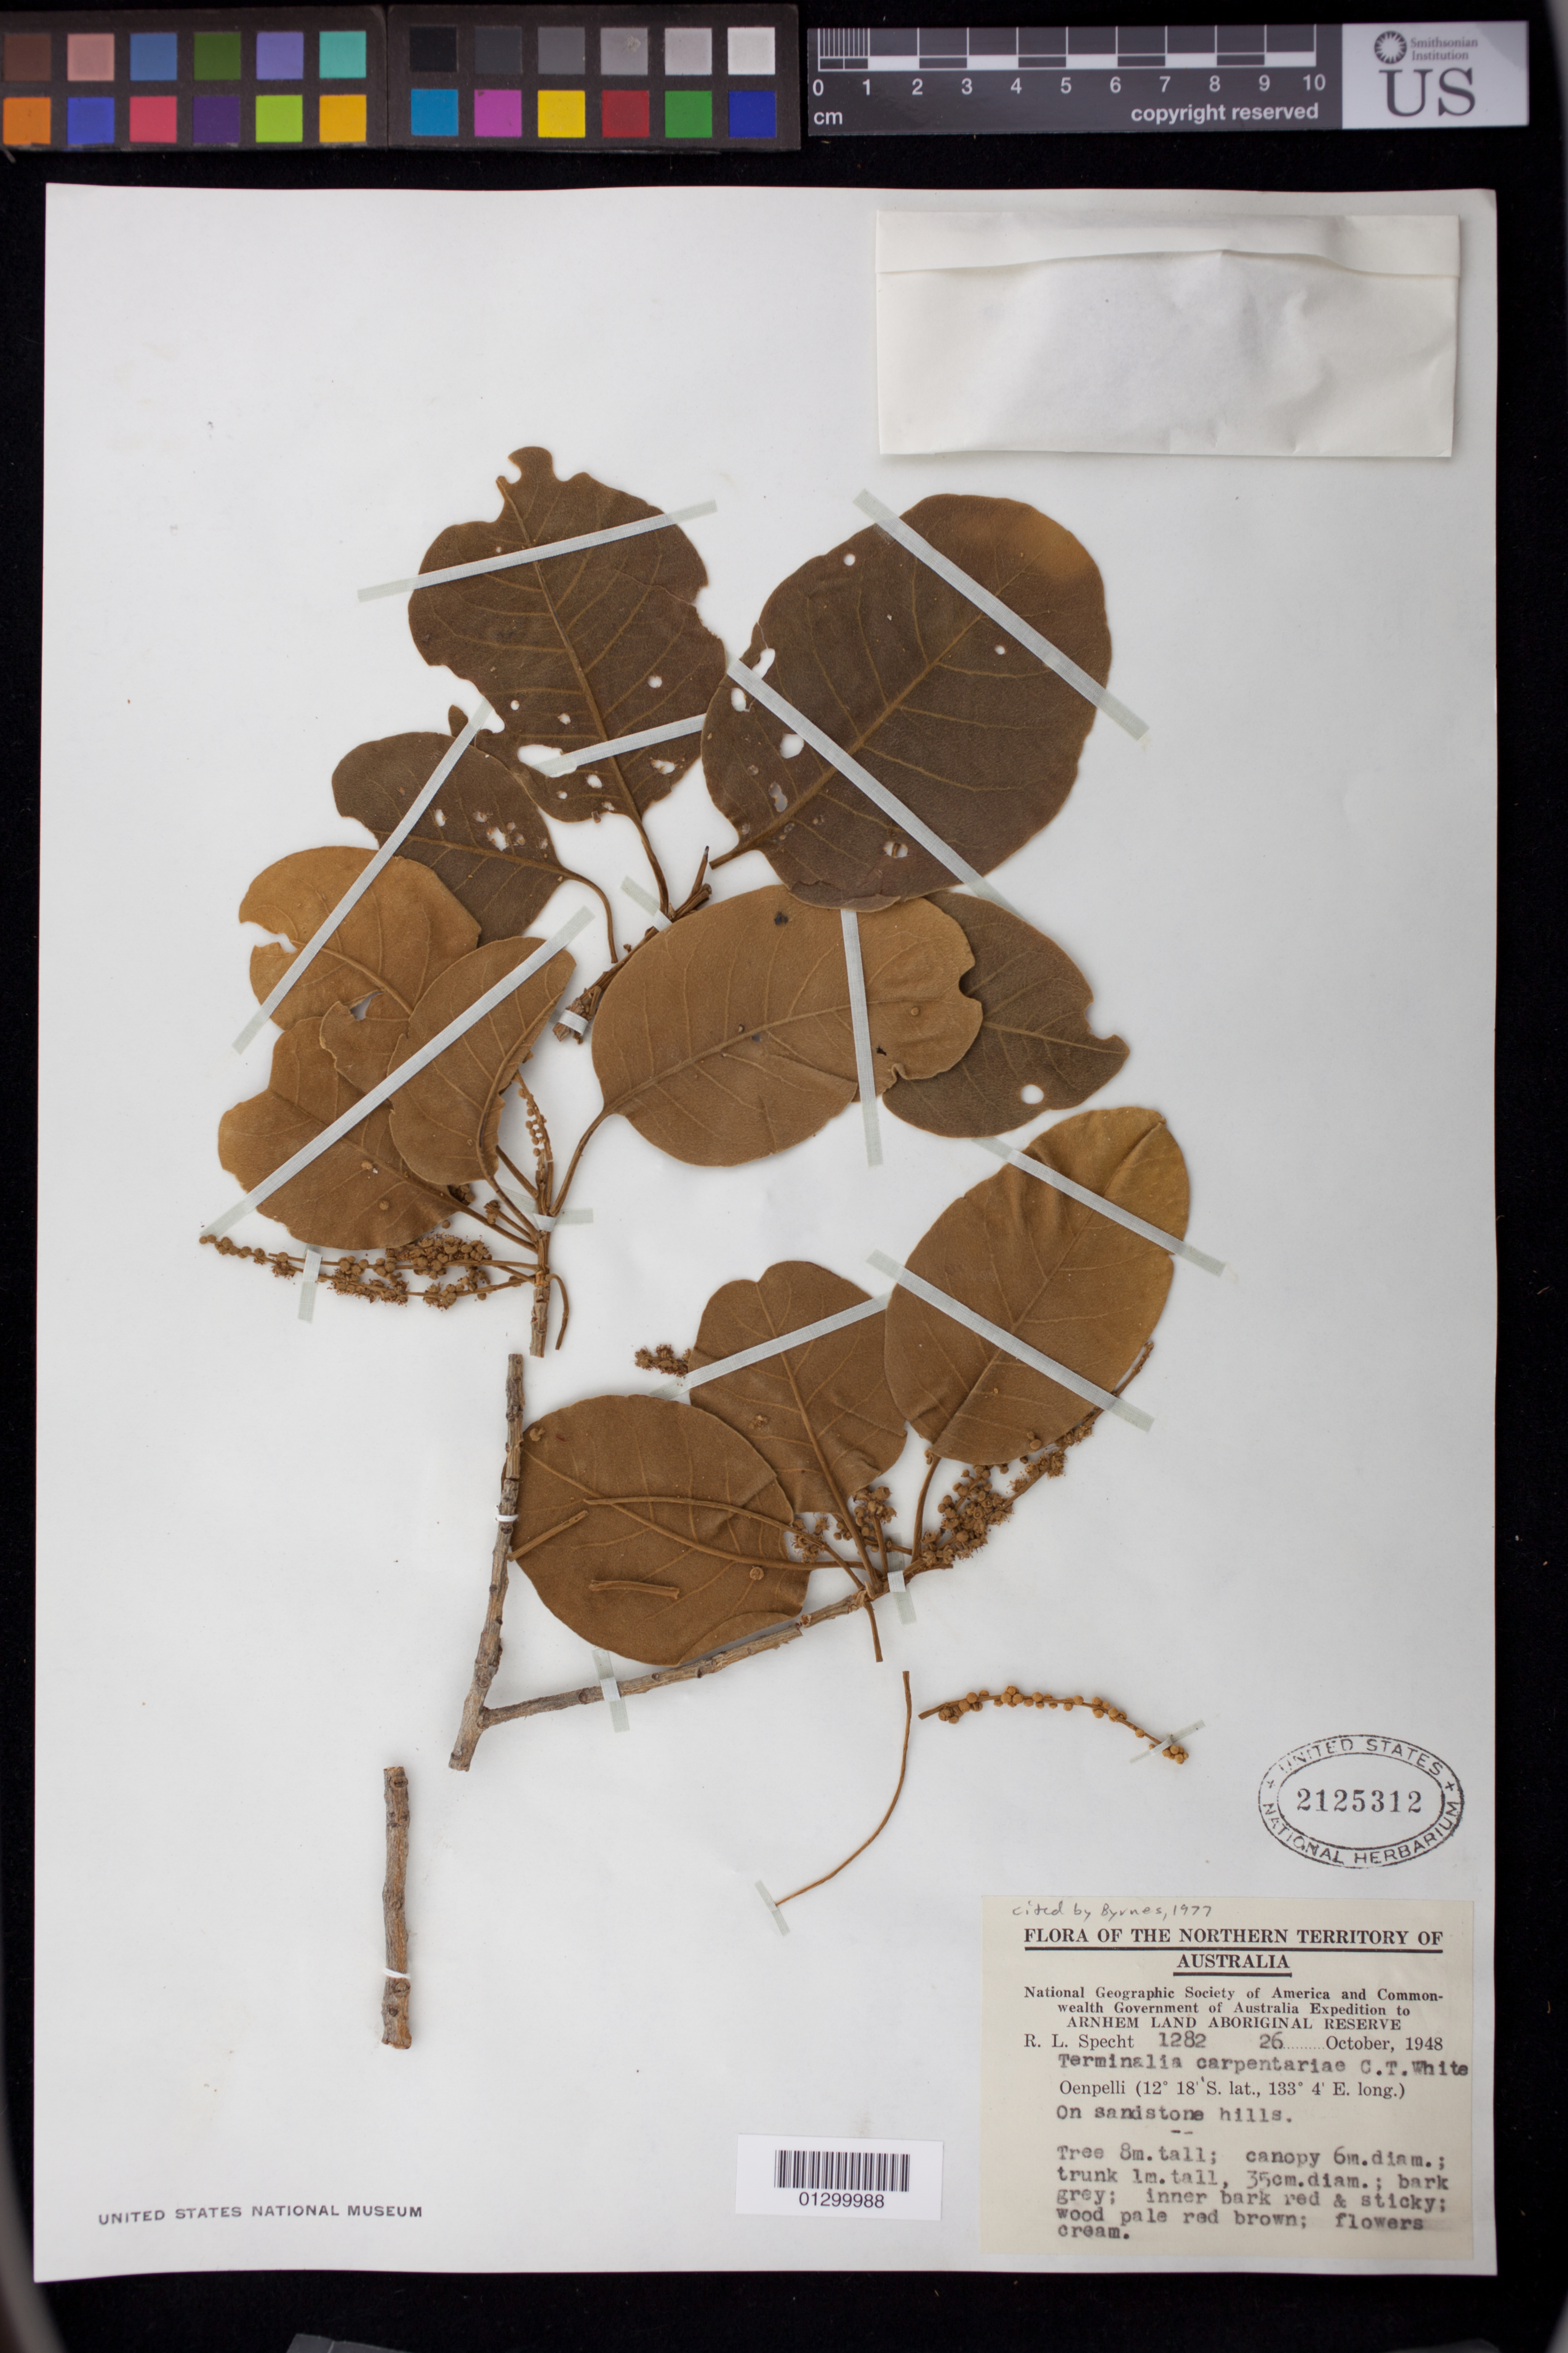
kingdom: Plantae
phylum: Tracheophyta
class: Magnoliopsida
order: Myrtales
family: Combretaceae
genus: Terminalia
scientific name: Terminalia carpentariae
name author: C.T. White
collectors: R. L. Specht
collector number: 1282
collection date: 1948-10-26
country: Australia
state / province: Northern Territory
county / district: West Arnhem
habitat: On sandstone hills.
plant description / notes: Tree 8 m. tall; canopy 6 m. diam.; trunk 1 m. tall, 35 cm. diam.; bark grey; inner bark red and sticky; wood pale red brown; flowers cream.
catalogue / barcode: US 2125312